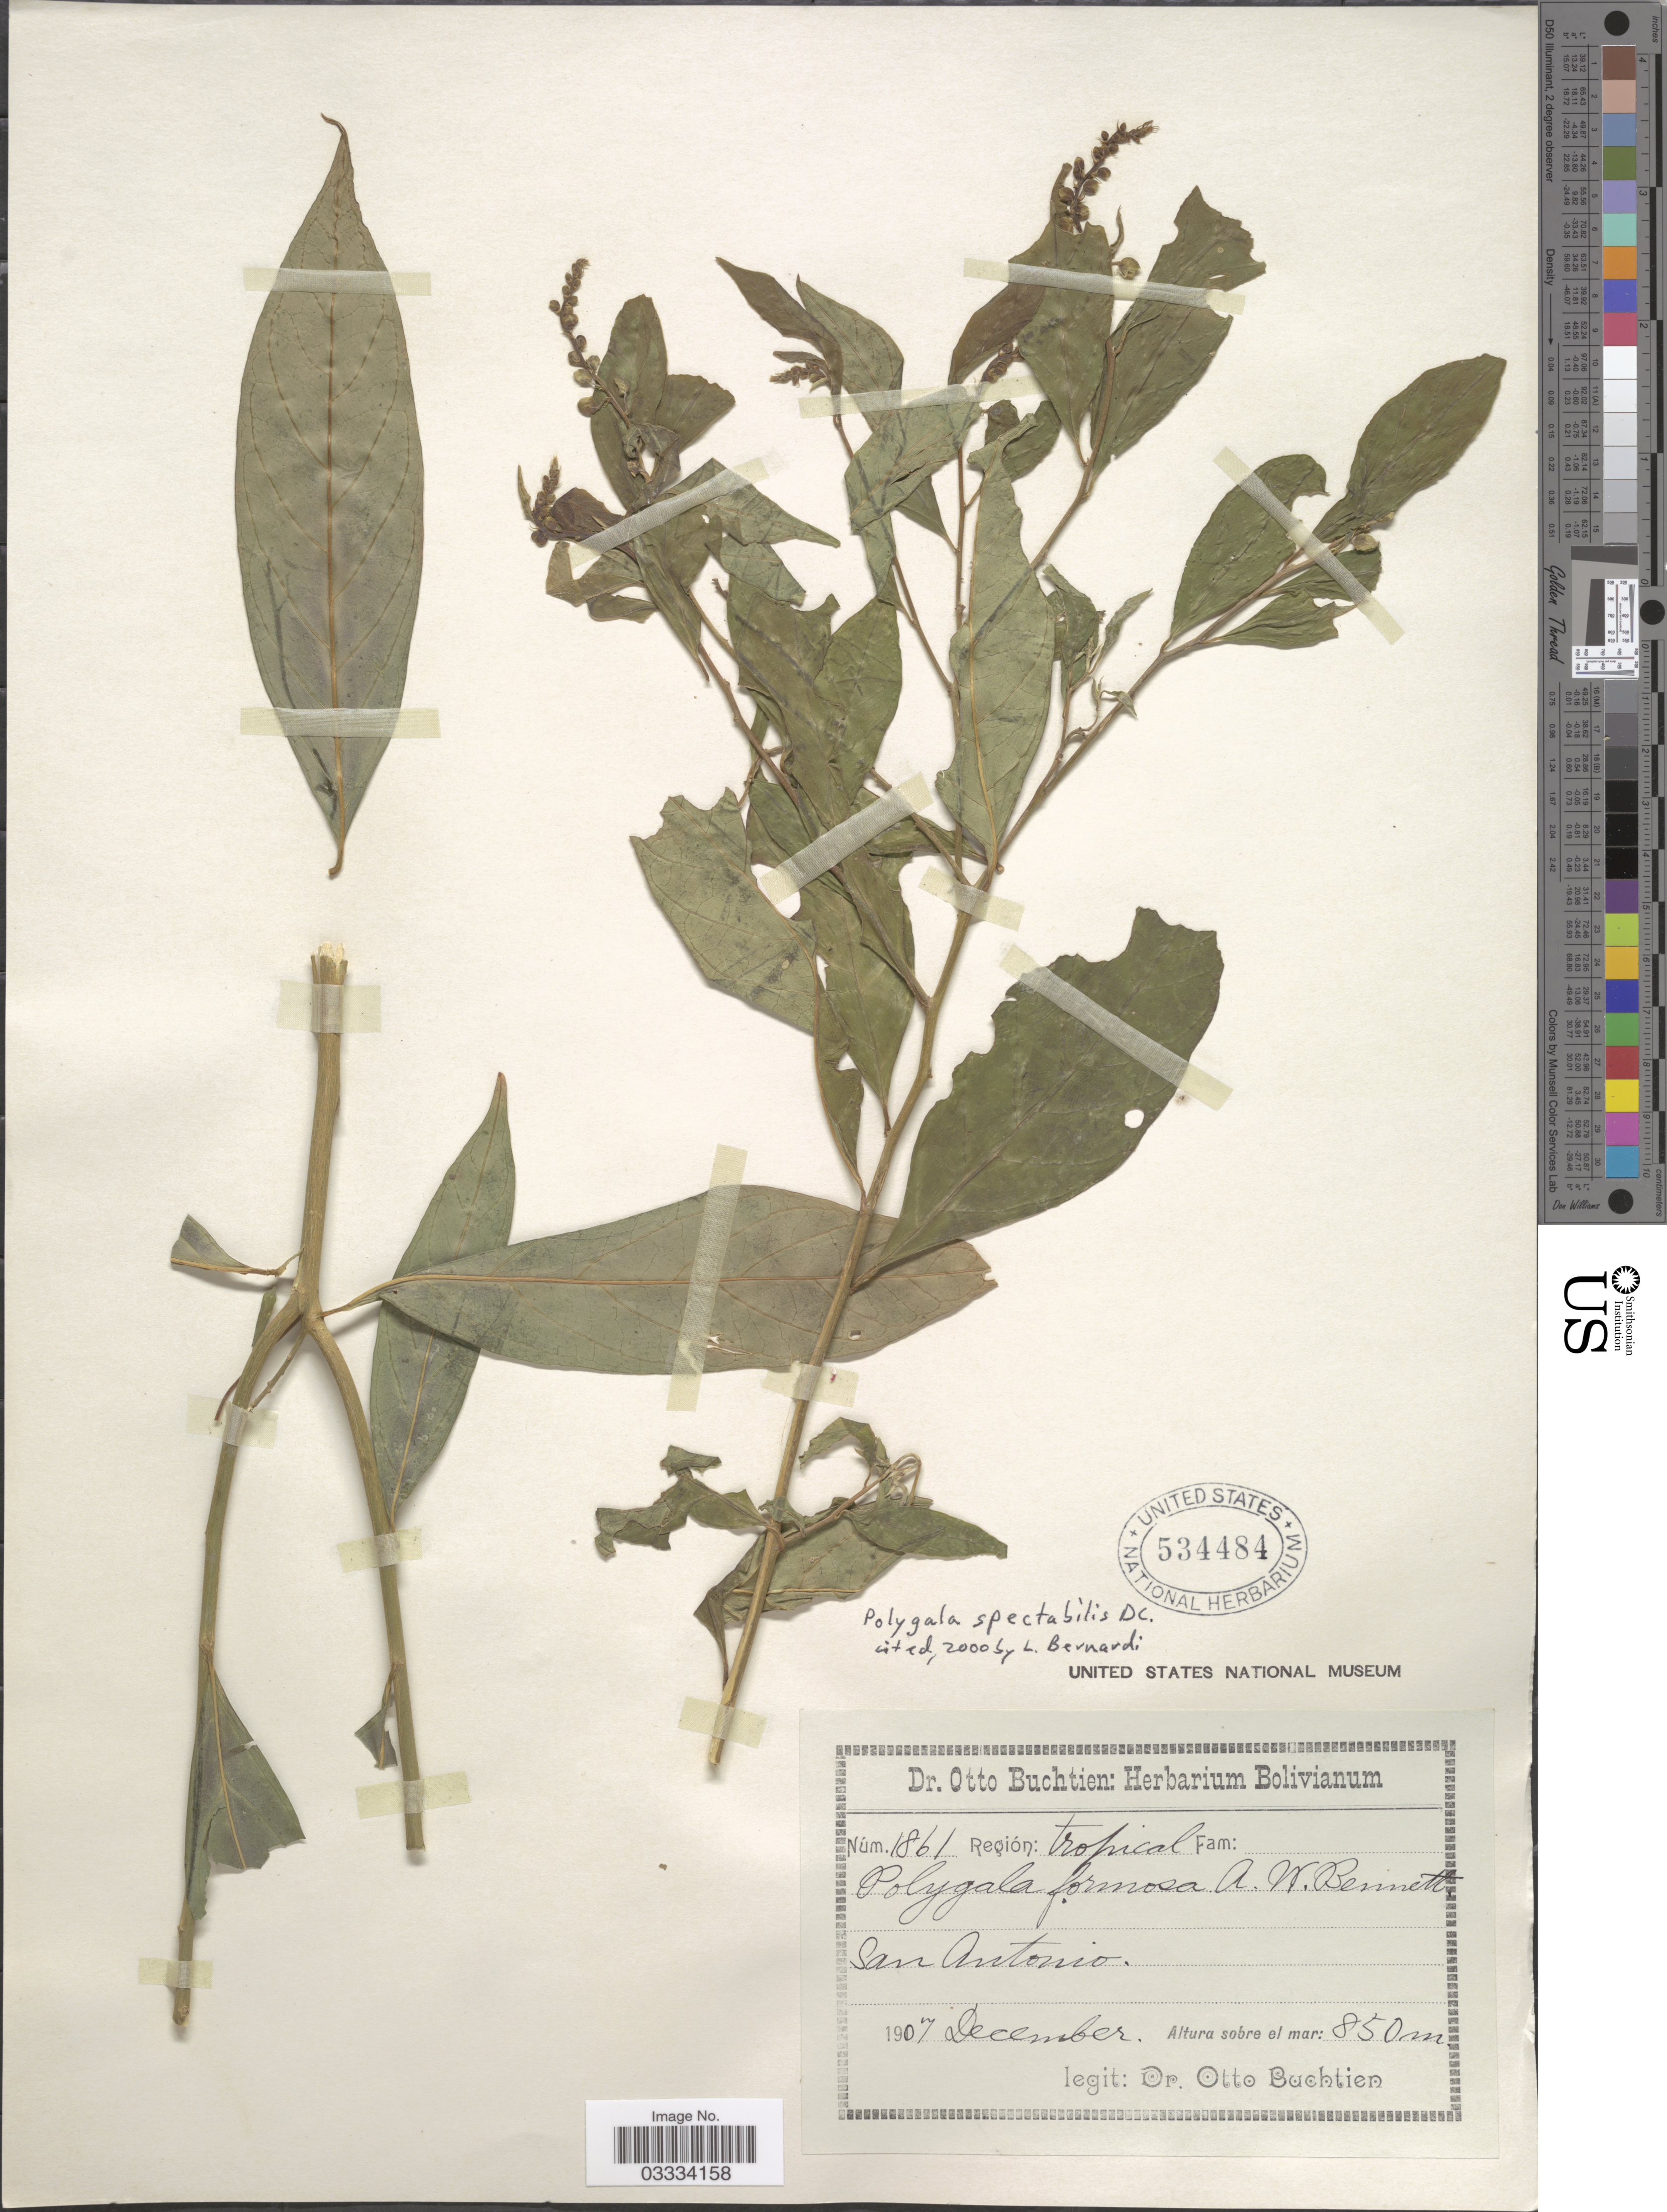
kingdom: Plantae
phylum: Tracheophyta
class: Magnoliopsida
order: Fabales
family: Polygalaceae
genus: Caamembeca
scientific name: Caamembeca andina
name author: (A.W. Benn.) J.F.B. Pastore & Mabb.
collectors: O. Buchtien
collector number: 1861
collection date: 1907-12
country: Bolivia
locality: San Antonio.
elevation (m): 850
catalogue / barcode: US 534484